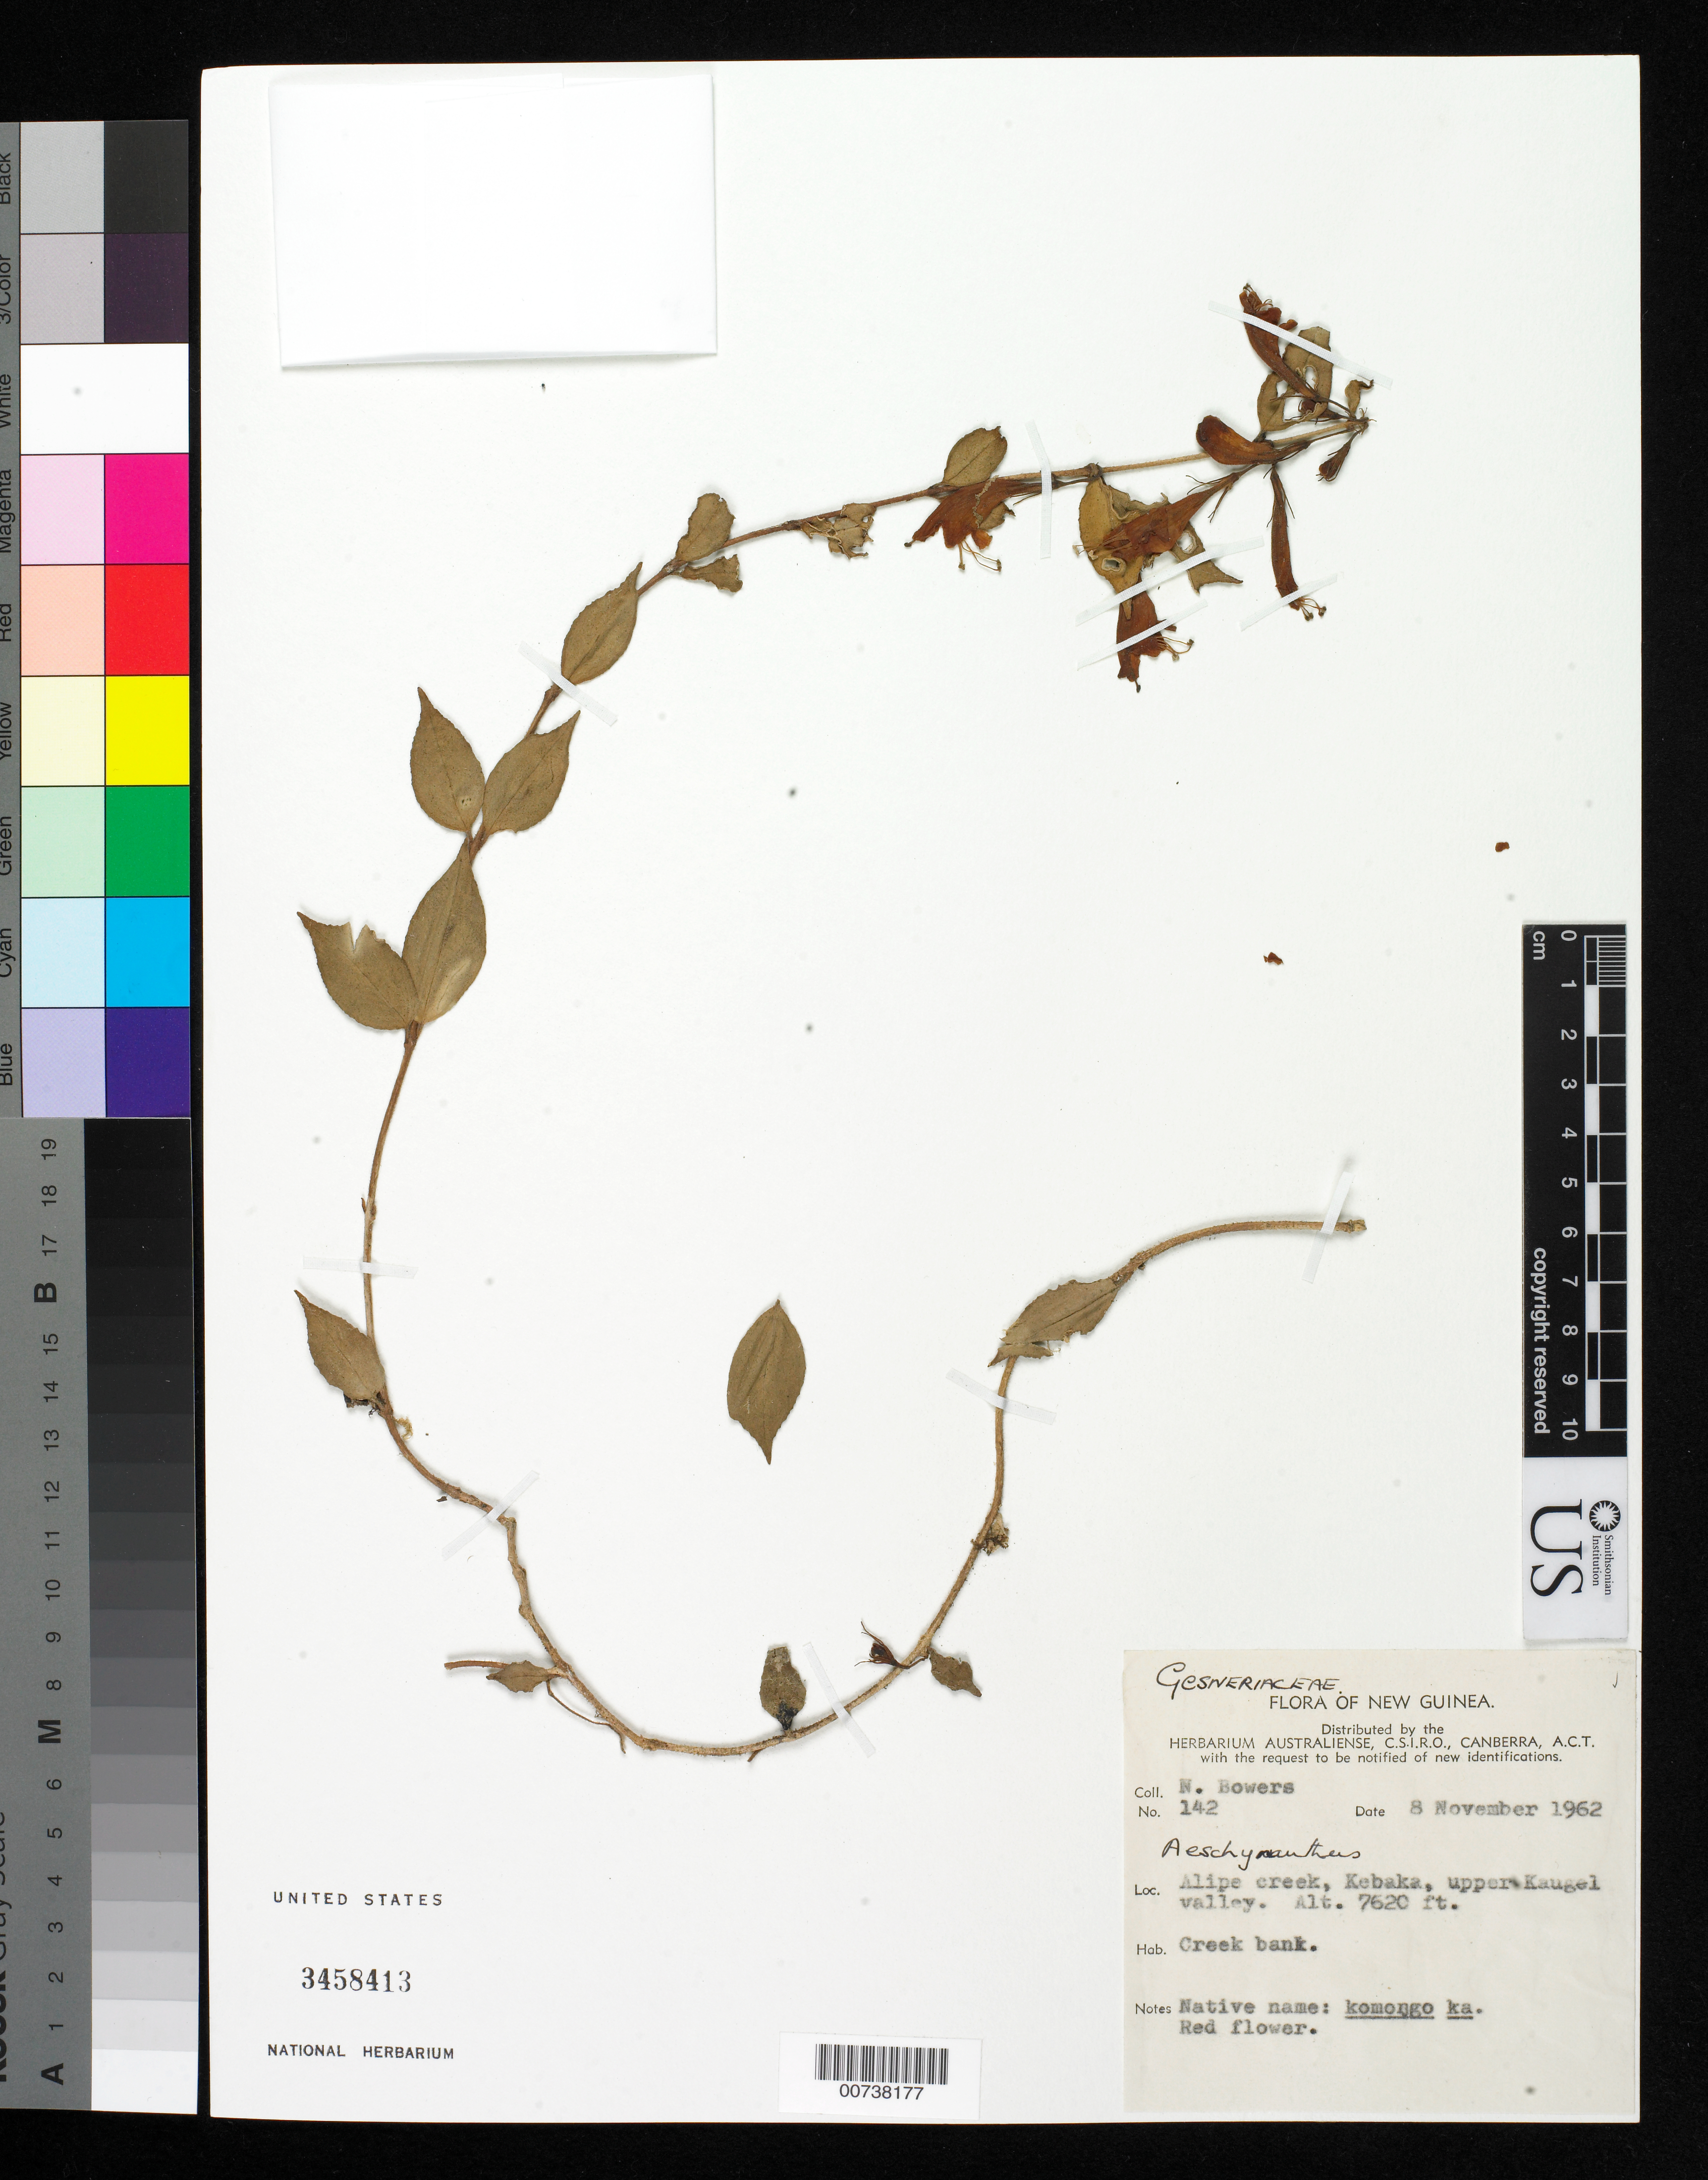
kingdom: Plantae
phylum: Tracheophyta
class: Magnoliopsida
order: Lamiales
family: Gesneriaceae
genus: Aeschynanthus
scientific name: Aeschynanthus sp.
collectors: N. Bowers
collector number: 142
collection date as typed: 08 Nov 1962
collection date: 1962-11-08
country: Papua New Guinea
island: New Guinea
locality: Alipe creek, Kebaka, upper Kaugel valley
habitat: Creek bank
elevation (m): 2323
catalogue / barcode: US 3458413